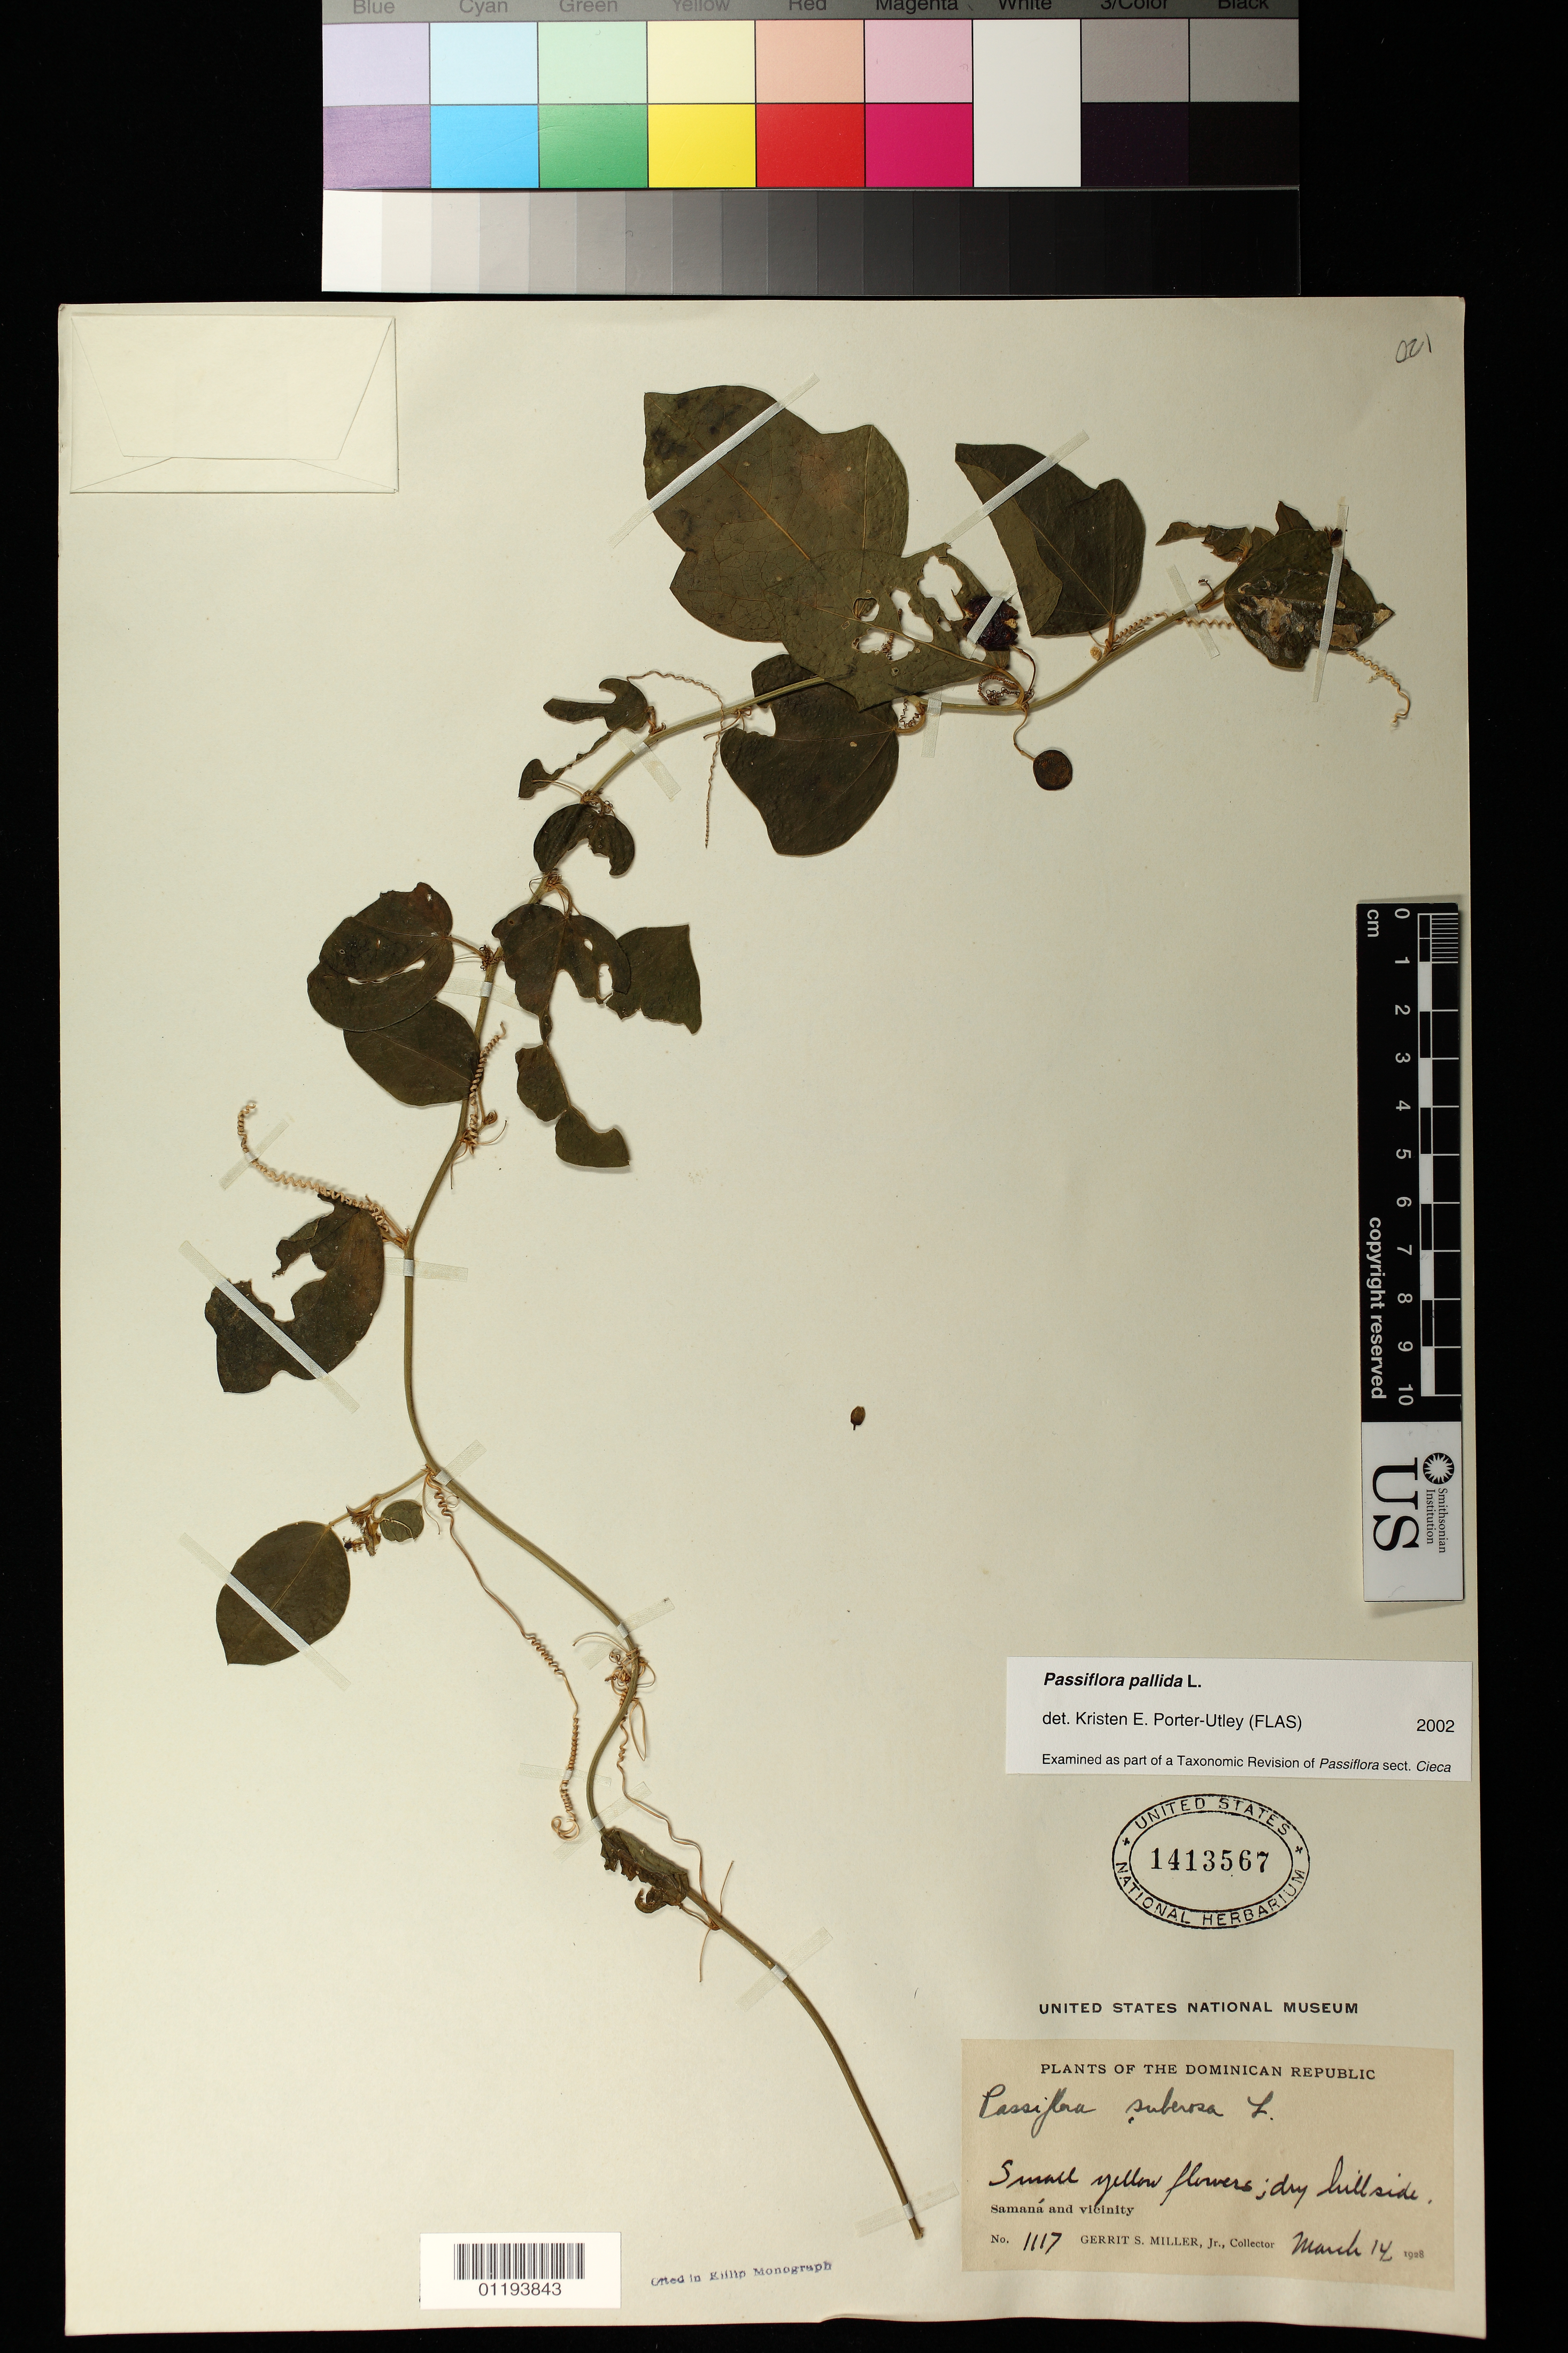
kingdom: Plantae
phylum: Tracheophyta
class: Magnoliopsida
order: Malpighiales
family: Passifloraceae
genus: Passiflora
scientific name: Passiflora pallida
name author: L.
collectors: G. S. Miller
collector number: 1117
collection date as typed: Mar 14 1928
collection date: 1928-03-14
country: Dominican Republic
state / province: Samana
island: Hispaniola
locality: Samana and vicinity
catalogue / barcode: US 1413567